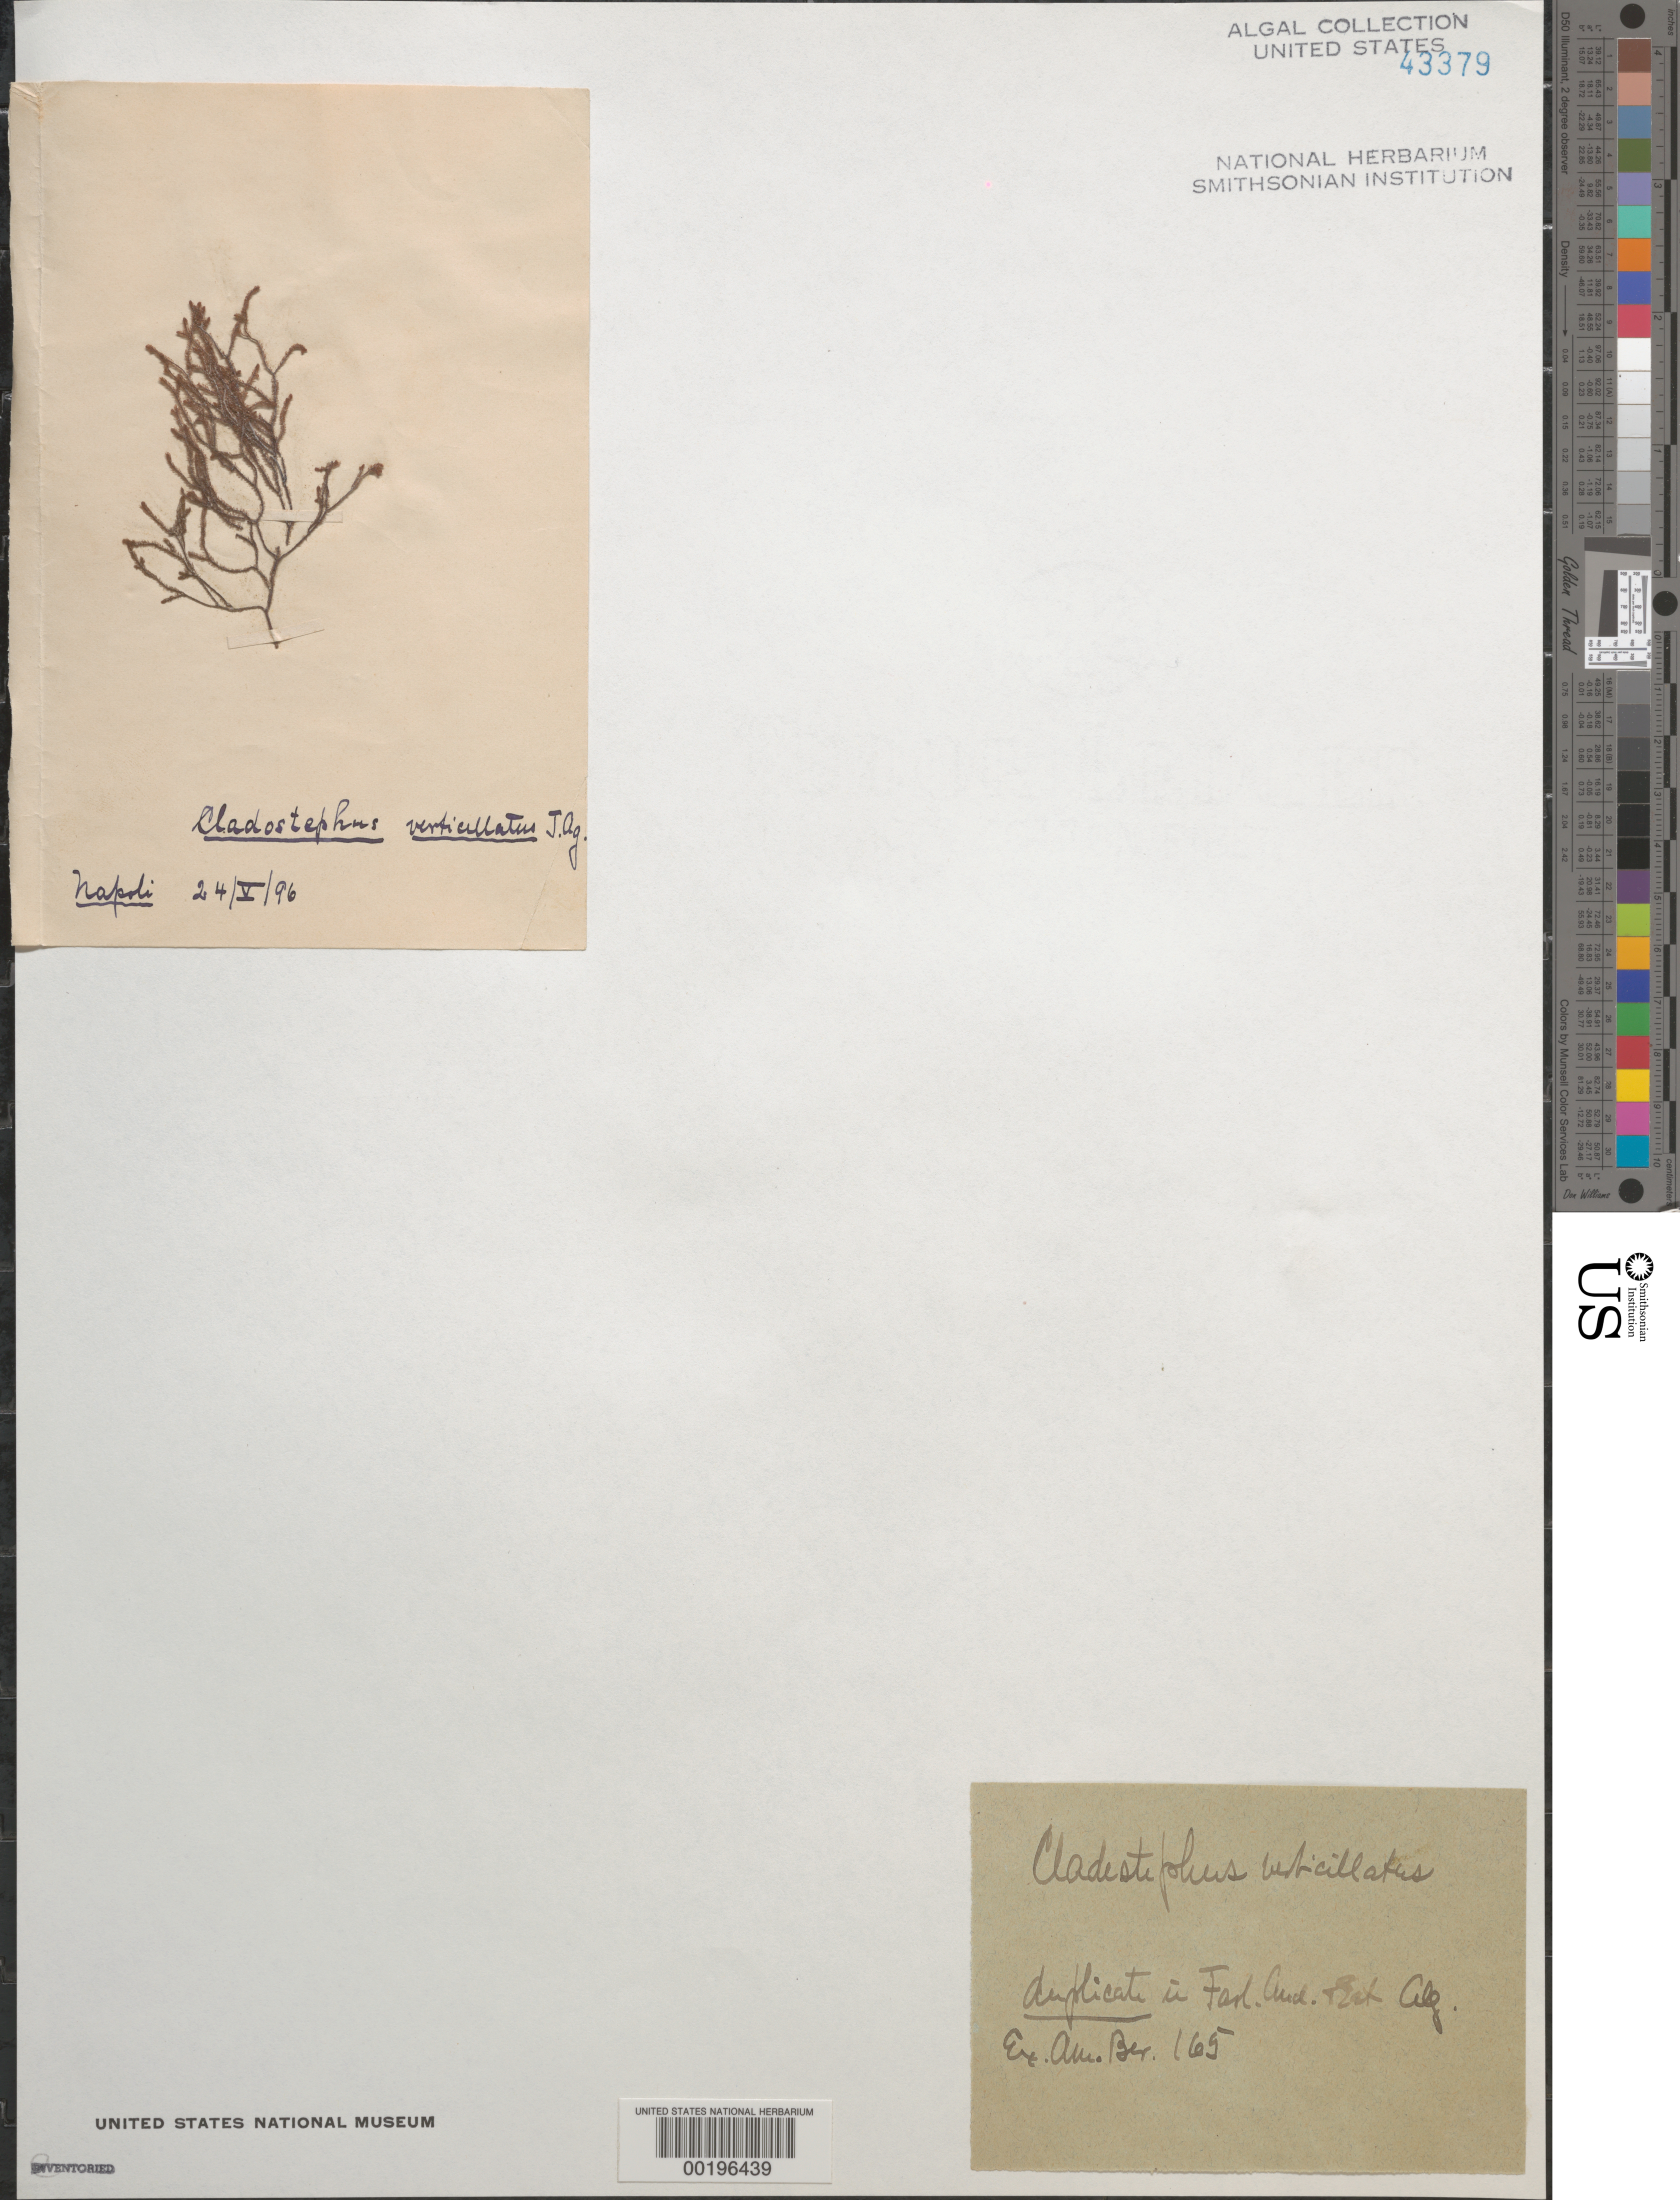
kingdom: Chromista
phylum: Ochrophyta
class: Phaeophyceae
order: Sphacelariales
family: Cladostephaceae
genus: Cladostephus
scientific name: Cladostephus hirsutus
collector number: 165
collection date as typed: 24 May 1896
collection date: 1896-05-24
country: Italy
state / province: Campania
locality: Naples, napoli province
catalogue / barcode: US 43379